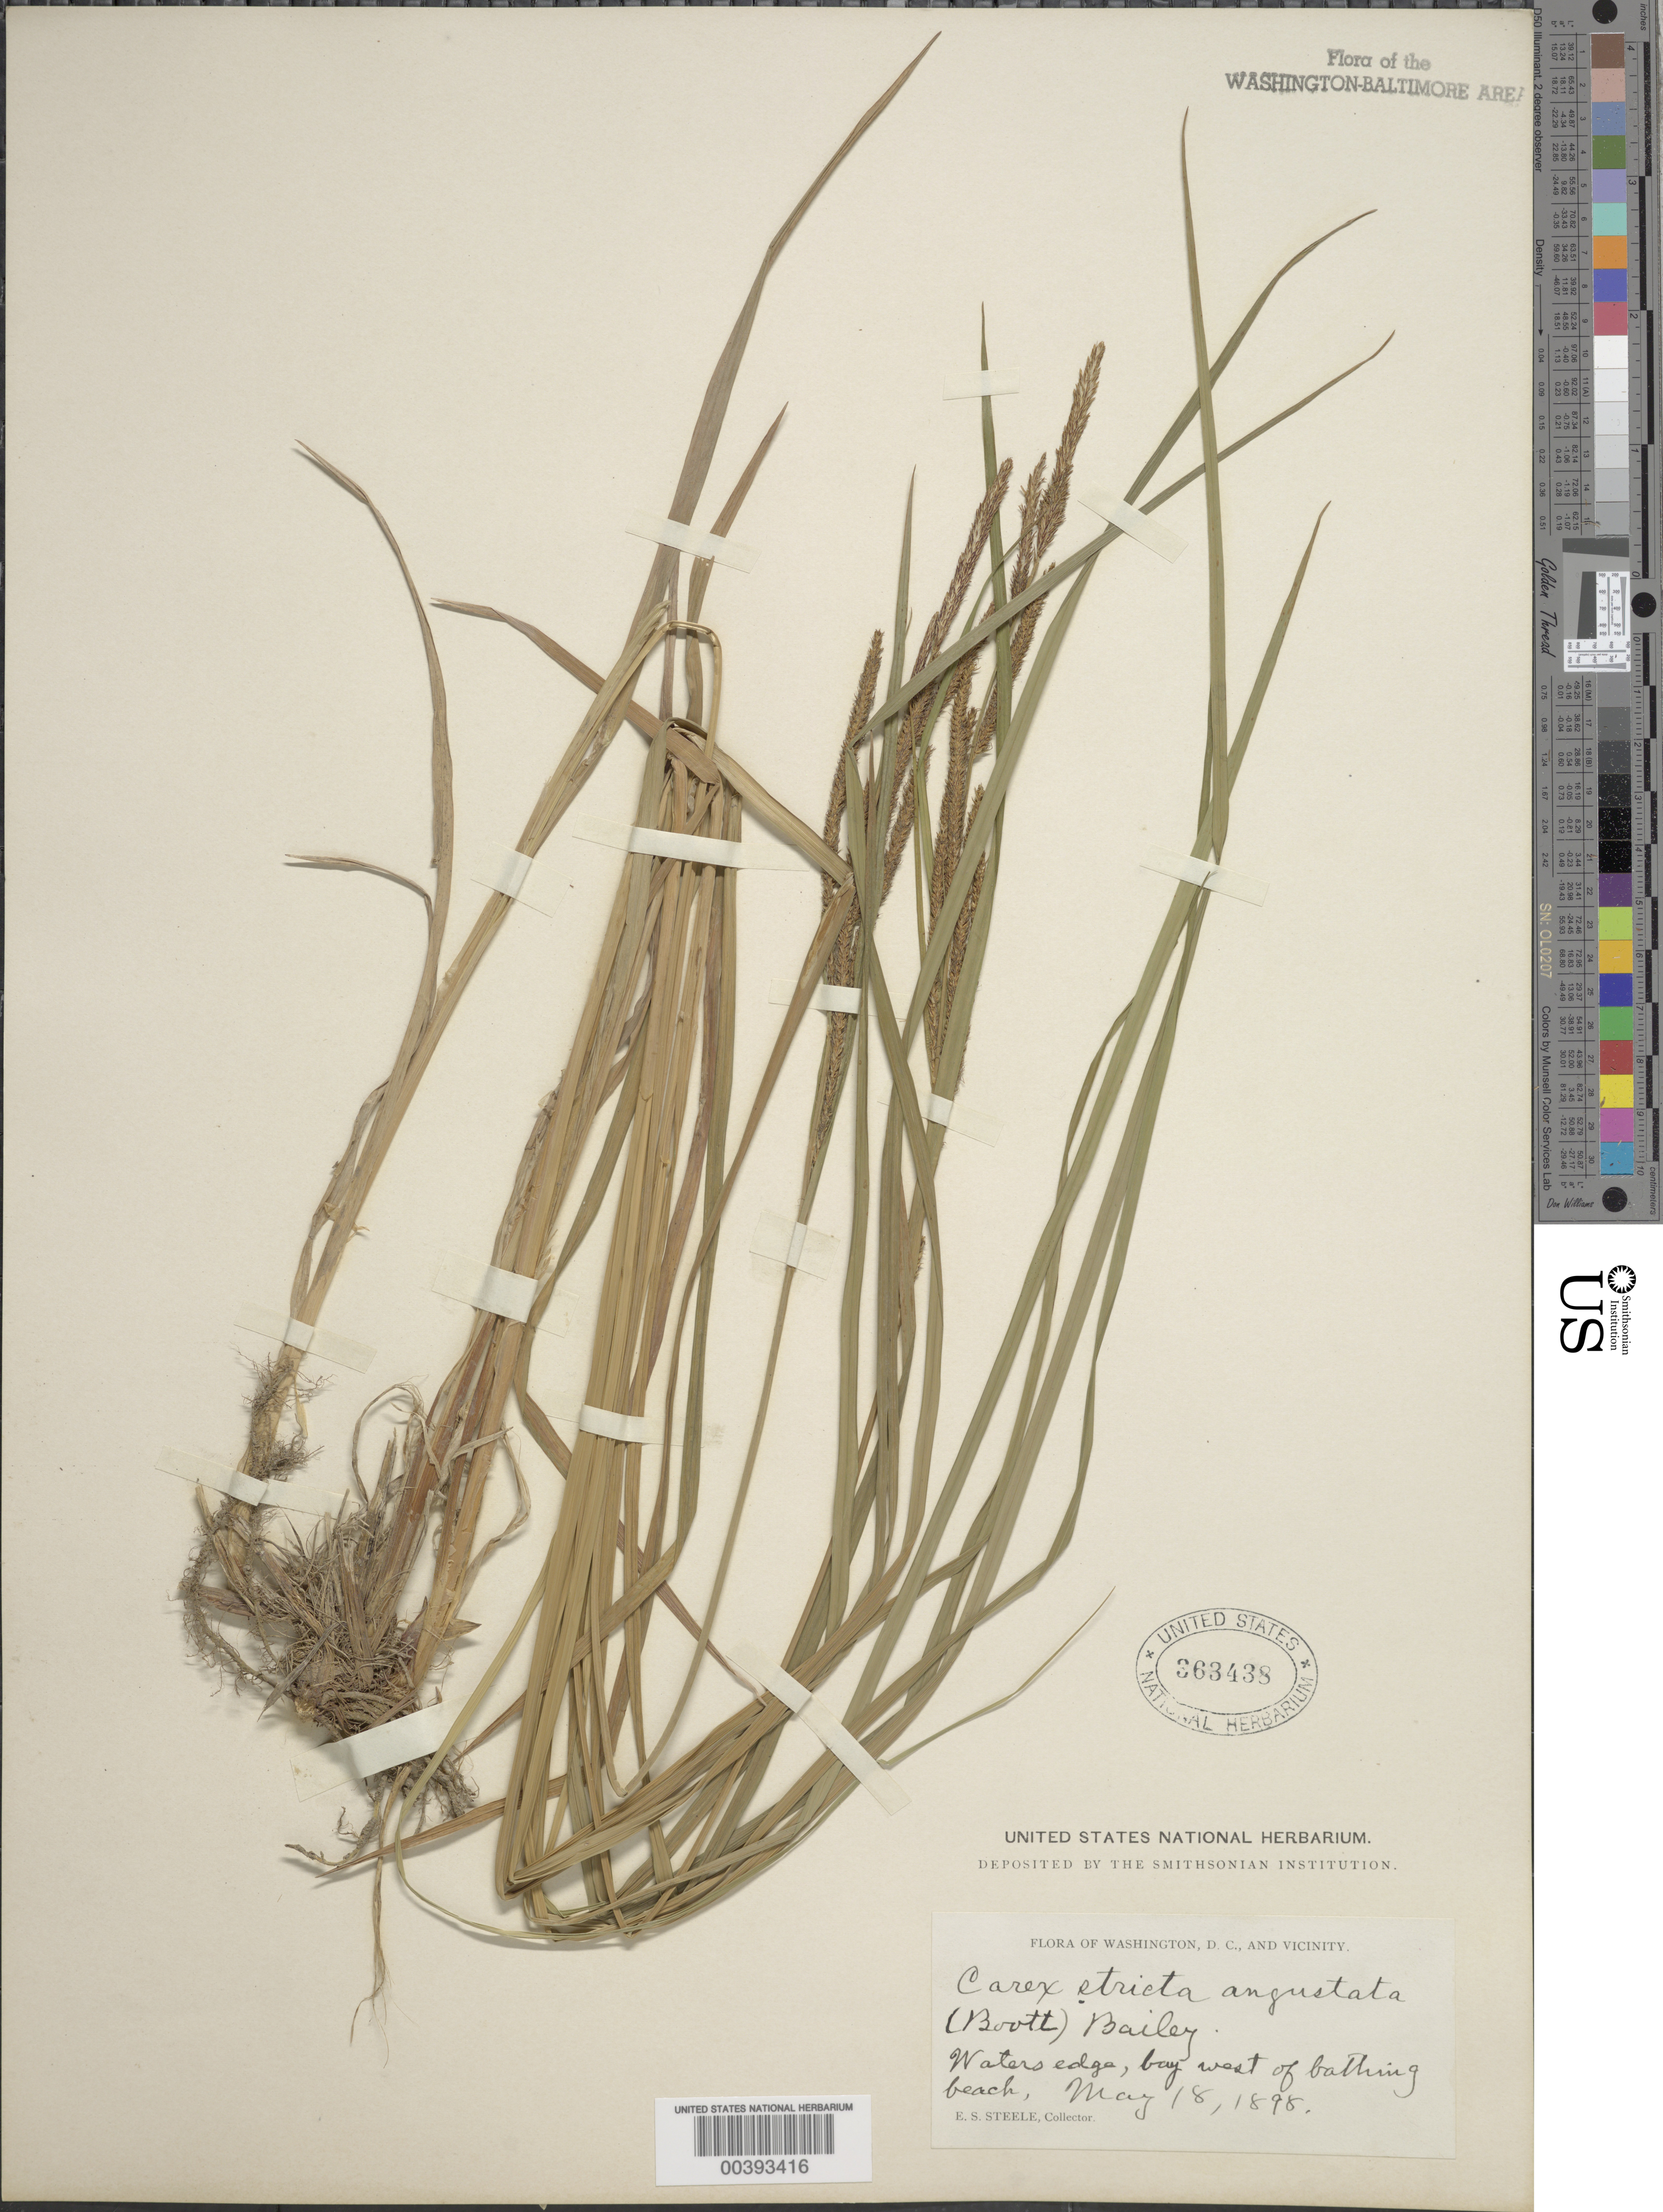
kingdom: Plantae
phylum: Tracheophyta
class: Liliopsida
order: Poales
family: Cyperaceae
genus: Carex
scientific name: Carex stricta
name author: Lam.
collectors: E. Steele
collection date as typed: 18 May 1898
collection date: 1898-05-18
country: United States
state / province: Maryland / Virginia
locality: West of Bathing Beach, Chesapeake Bay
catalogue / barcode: US 363438